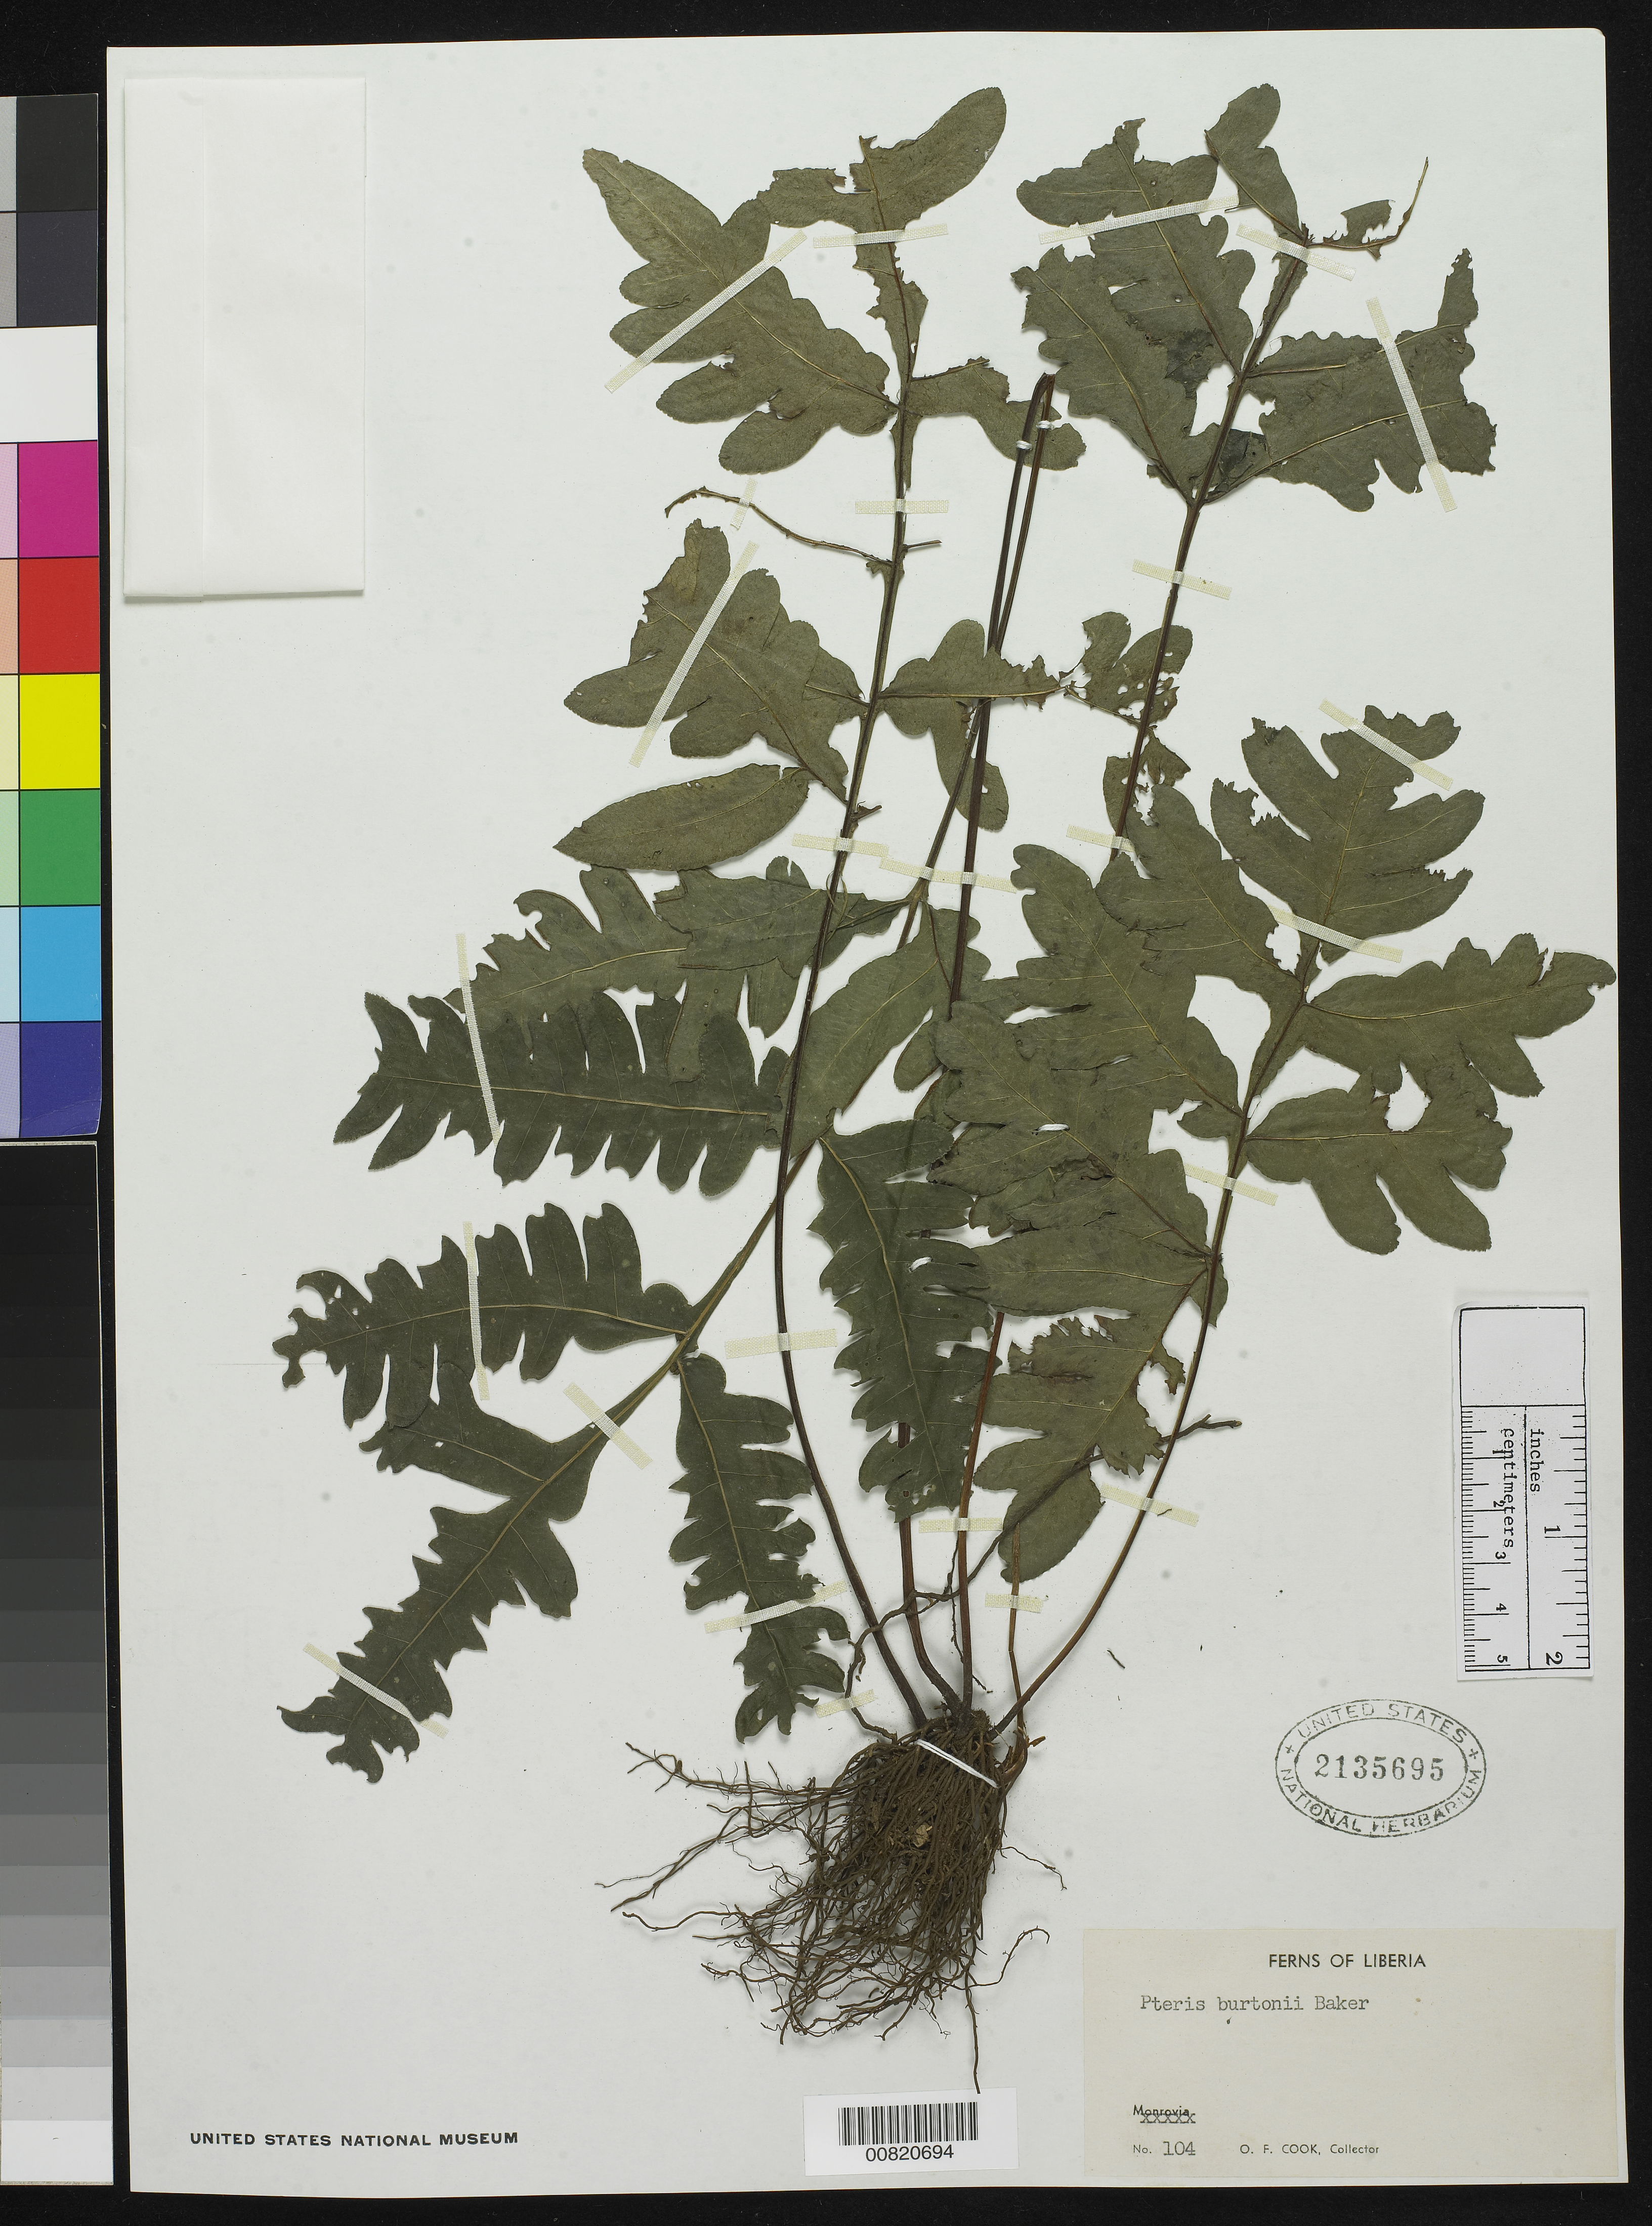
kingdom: Plantae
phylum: Tracheophyta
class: Polypodiopsida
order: Polypodiales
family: Pteridaceae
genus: Pteris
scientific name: Pteris atrovirens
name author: Willd.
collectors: O. F. Cook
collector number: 104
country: Liberia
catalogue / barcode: US 2135695